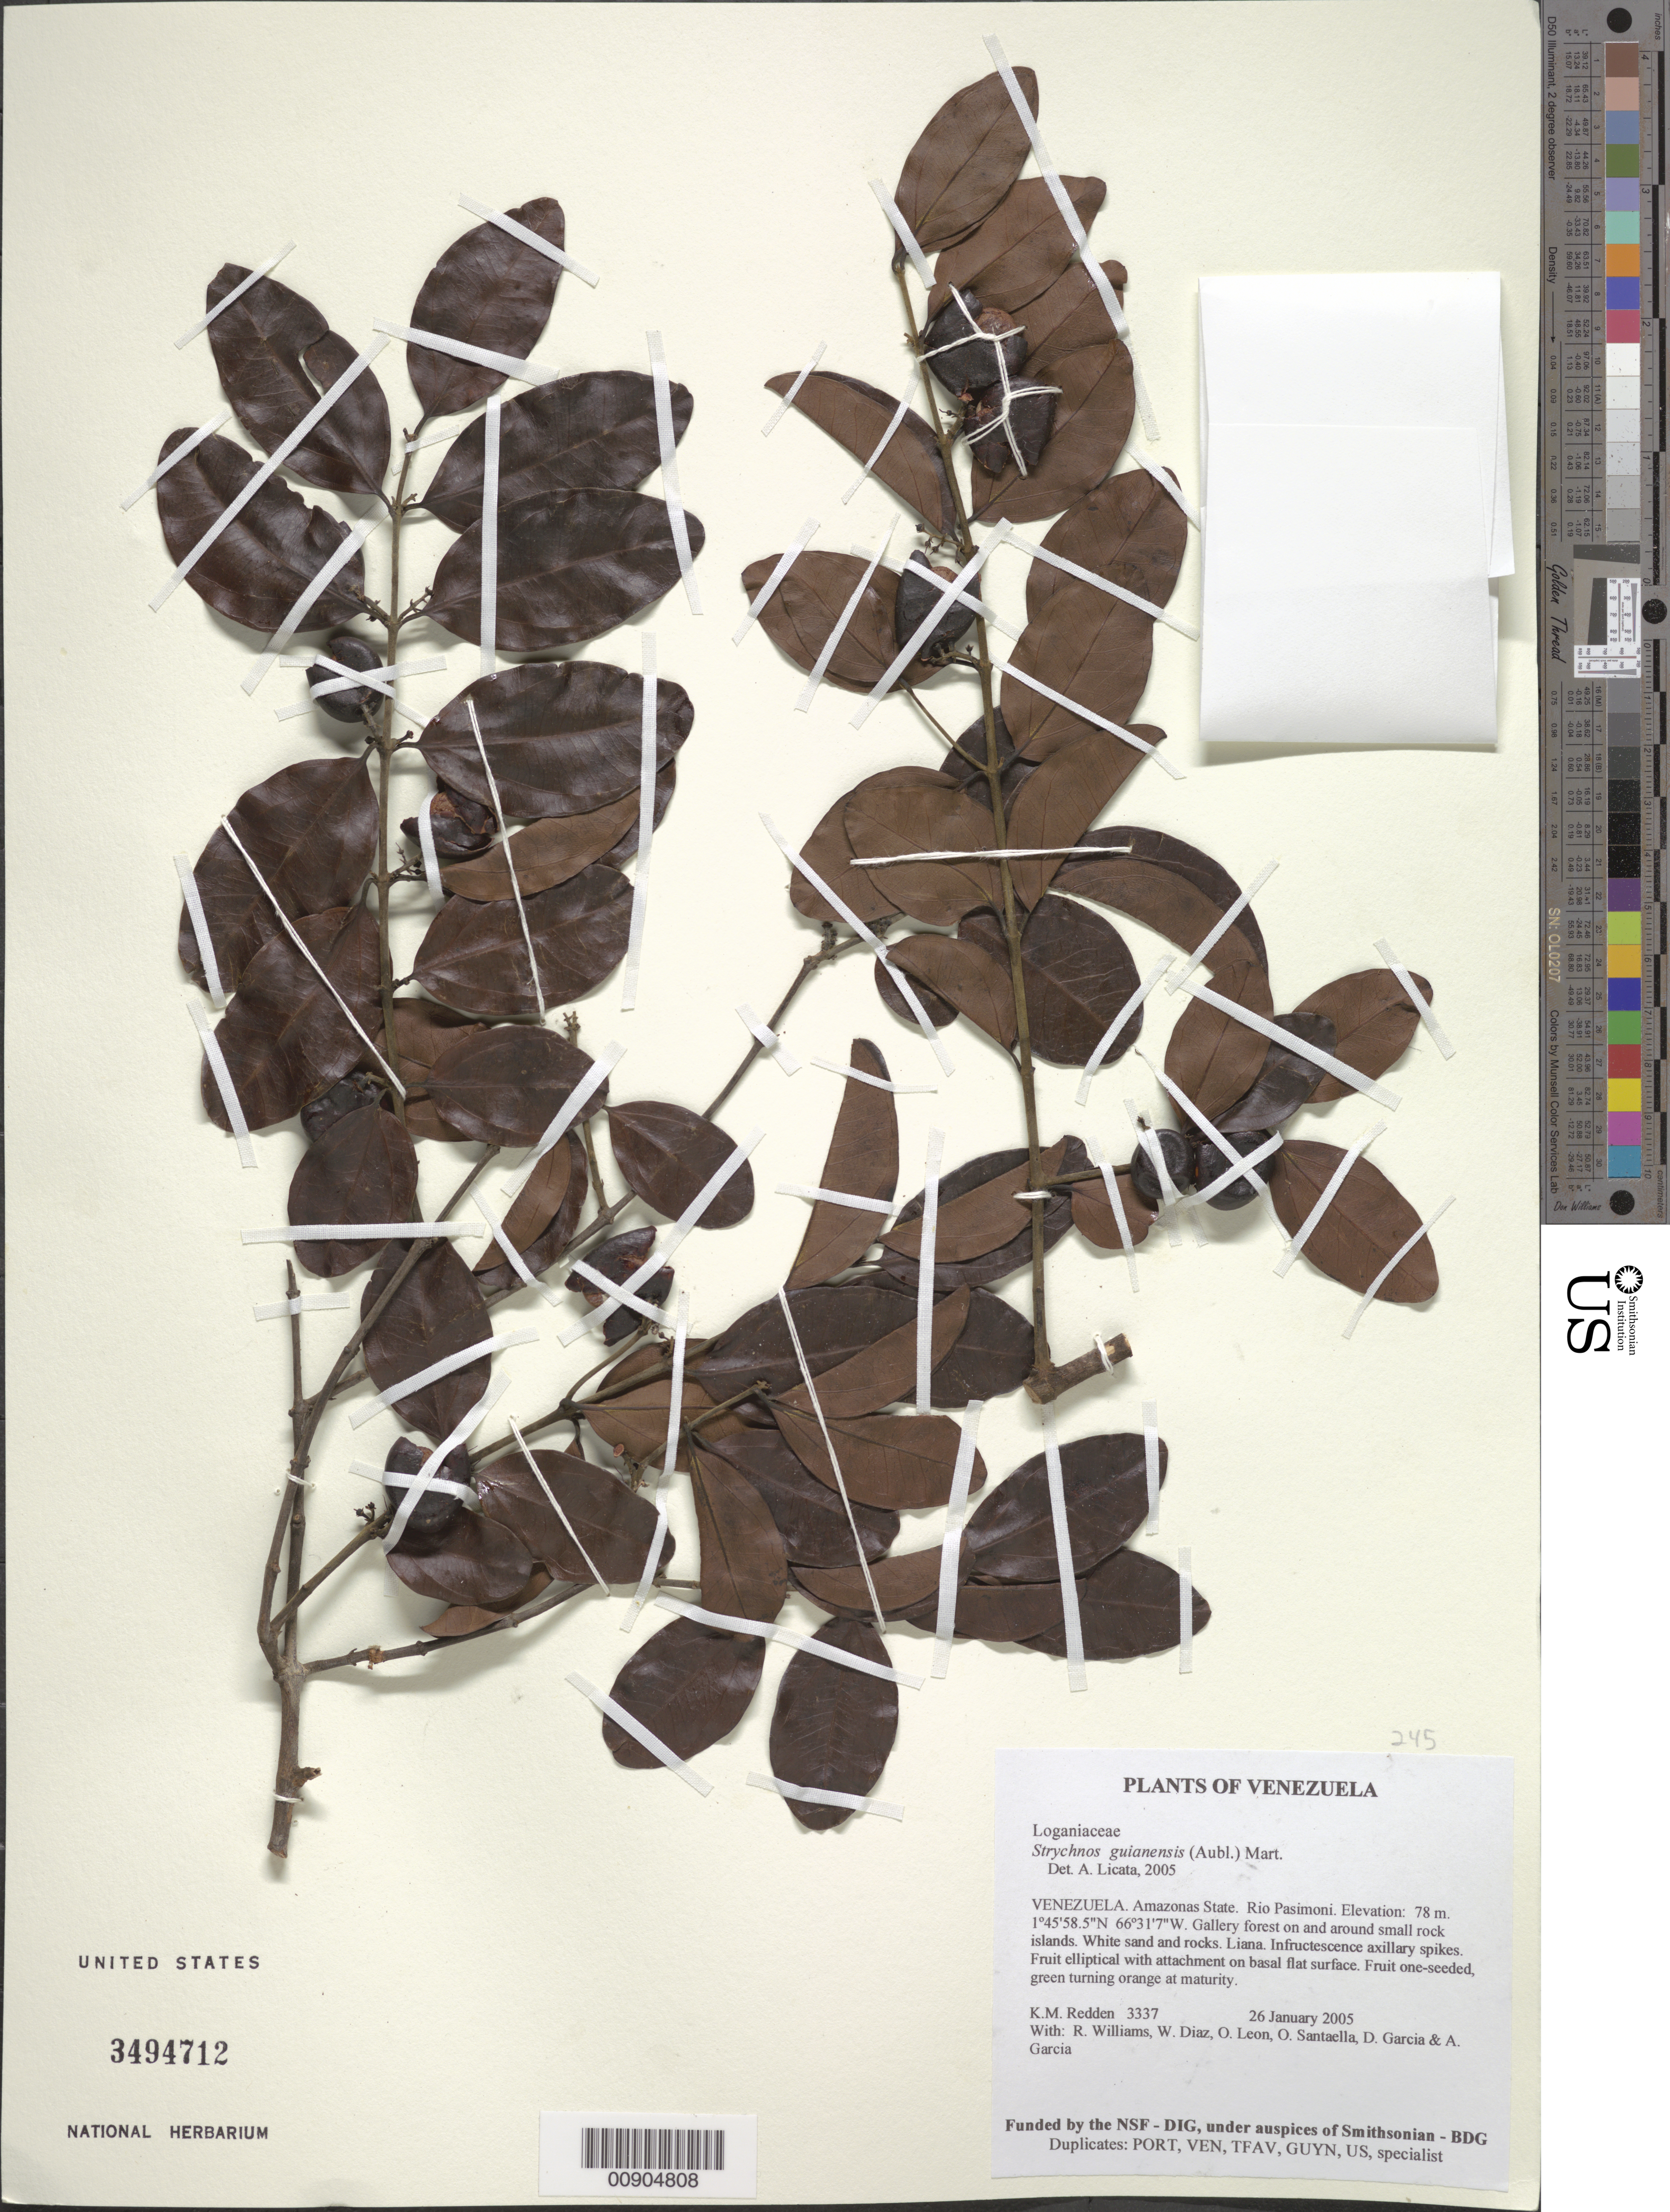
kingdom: Plantae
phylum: Tracheophyta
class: Magnoliopsida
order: Gentianales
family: Loganiaceae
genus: Strychnos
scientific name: Strychnos guianensis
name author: (Aubl.) Mart.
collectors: K. M. Redden, R. Williams, W. Díaz P., O. León & et al.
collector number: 3337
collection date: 2005-01-26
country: Venezuela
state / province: Amazonas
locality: Rio Pasimoni.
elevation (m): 78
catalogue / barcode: US 3494712